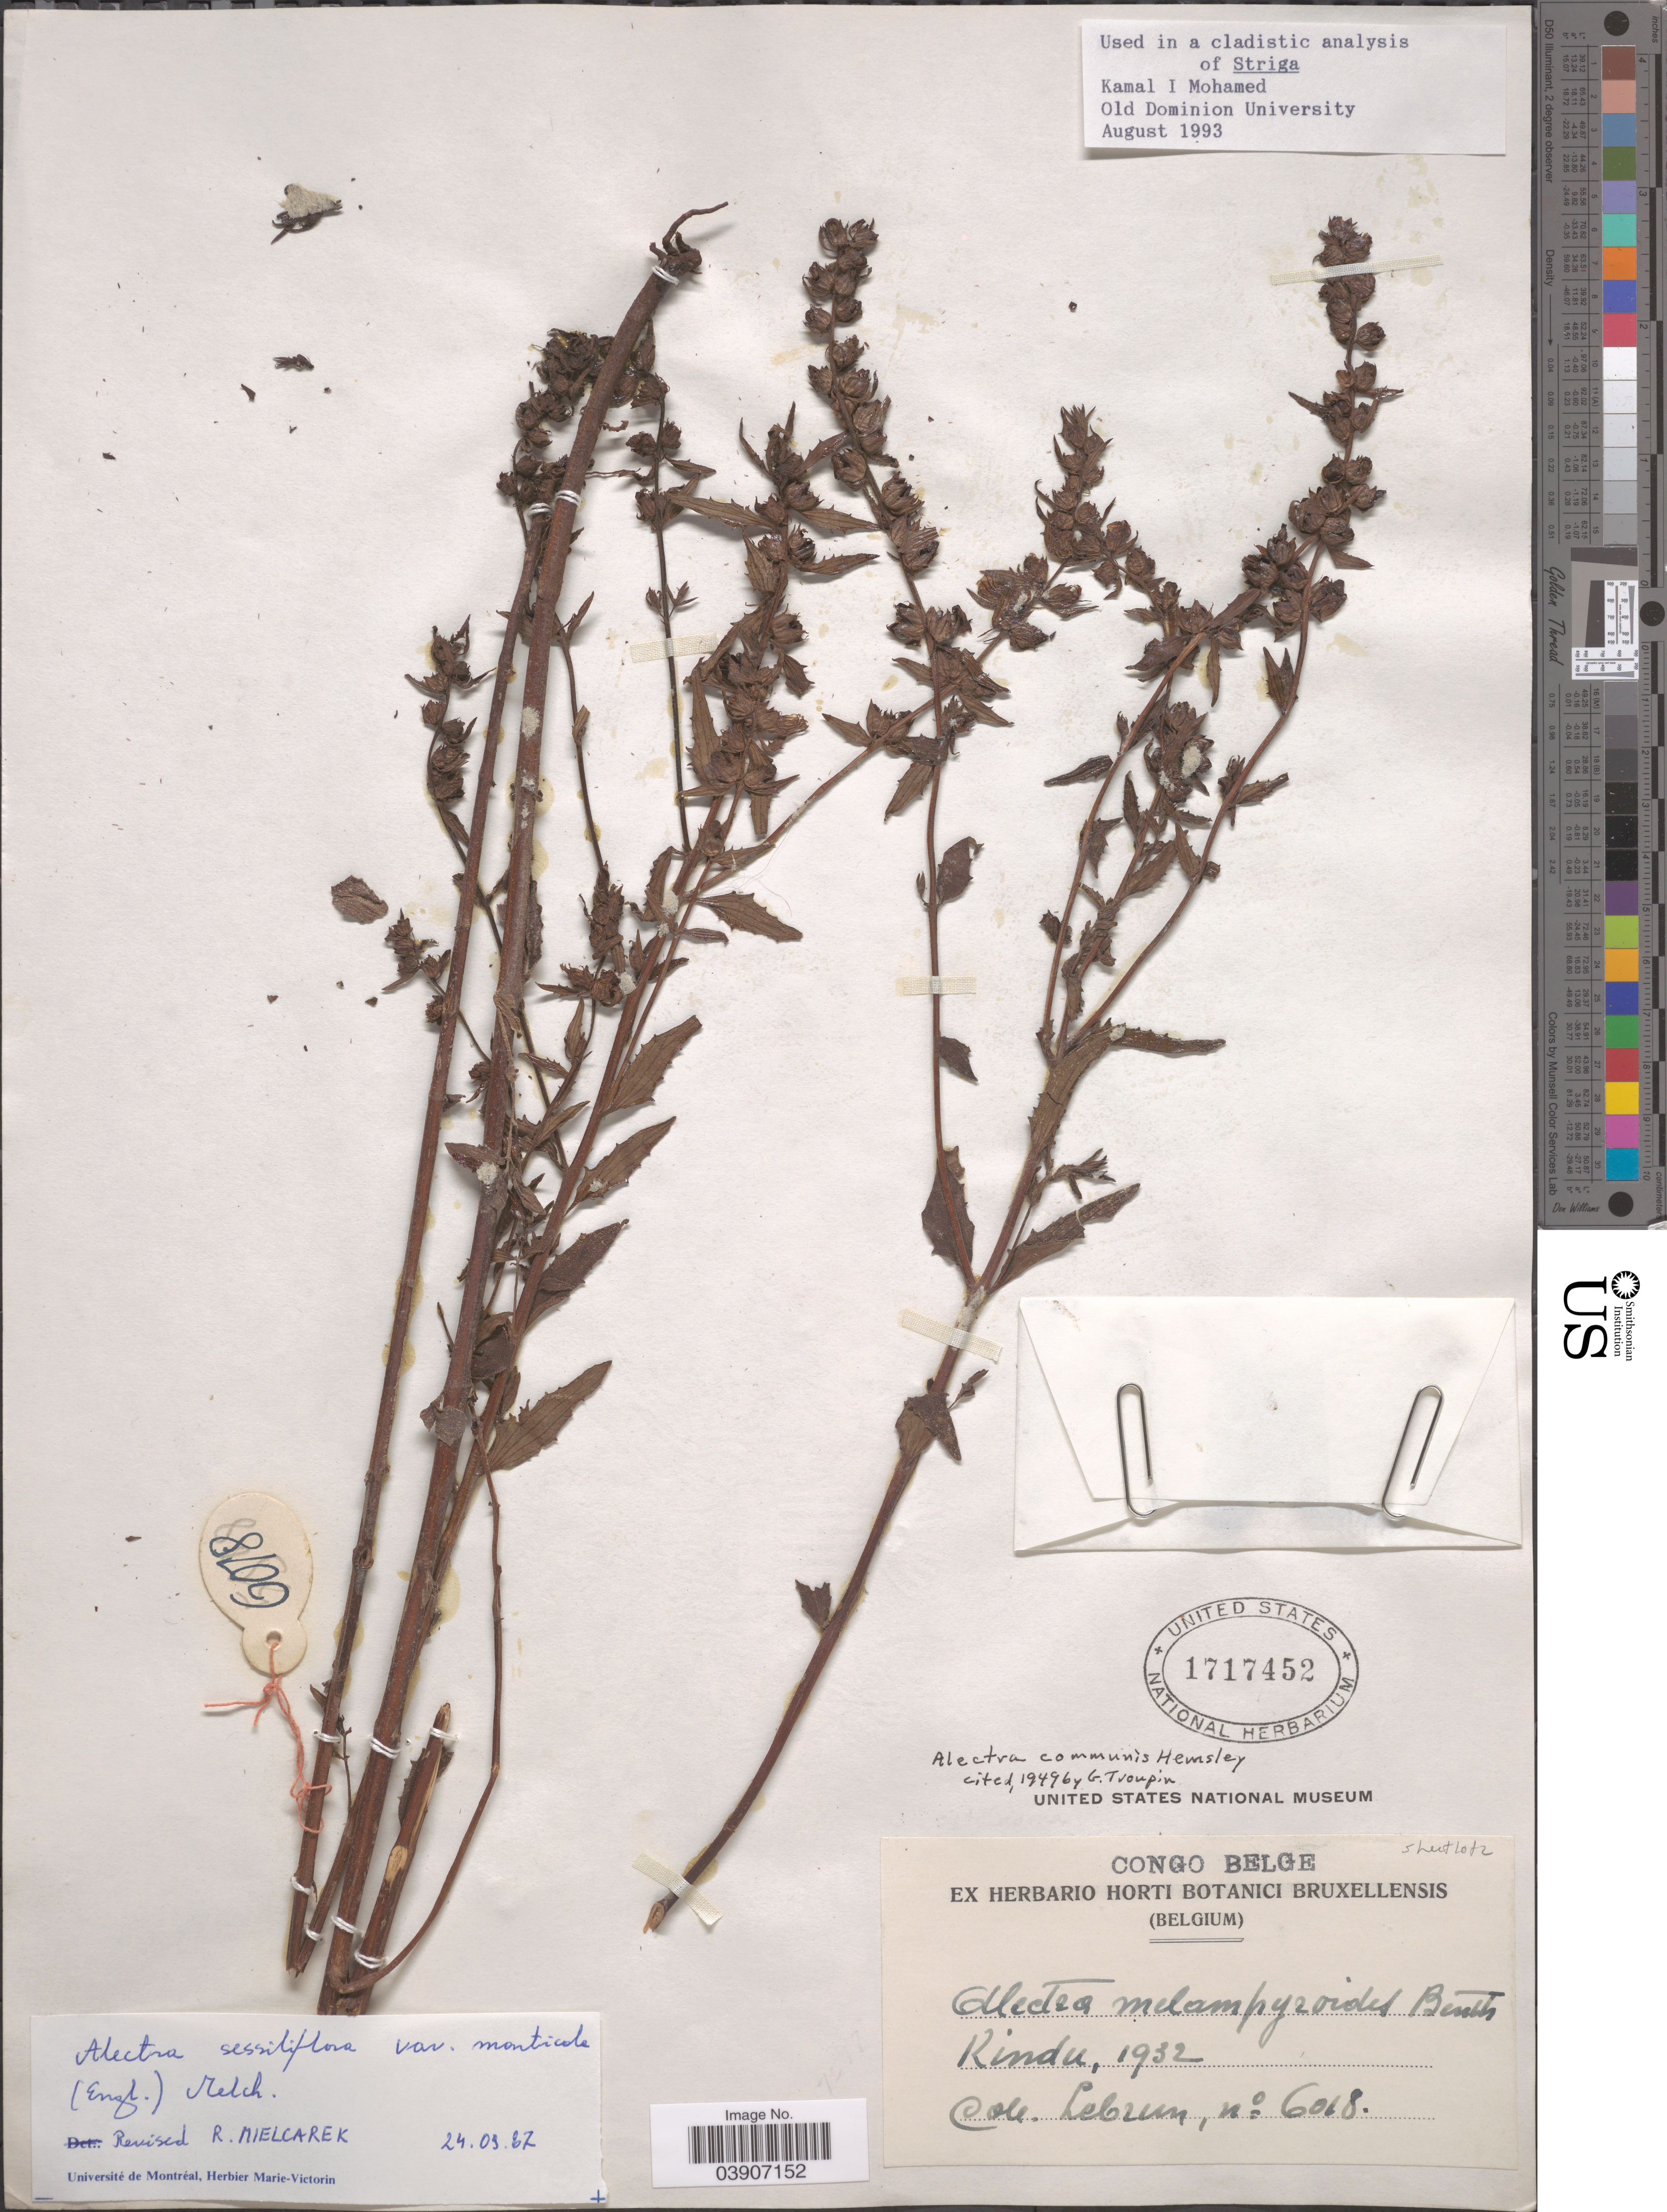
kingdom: Plantae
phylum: Tracheophyta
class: Magnoliopsida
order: Lamiales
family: Orobanchaceae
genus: Alectra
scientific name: Alectra sessiliflora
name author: (Vahl) Kuntze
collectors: J.A. Lebrun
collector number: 6018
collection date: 1932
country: Congo, Democratic Republic of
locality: Congo Belge. Kindu.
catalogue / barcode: US 1717452